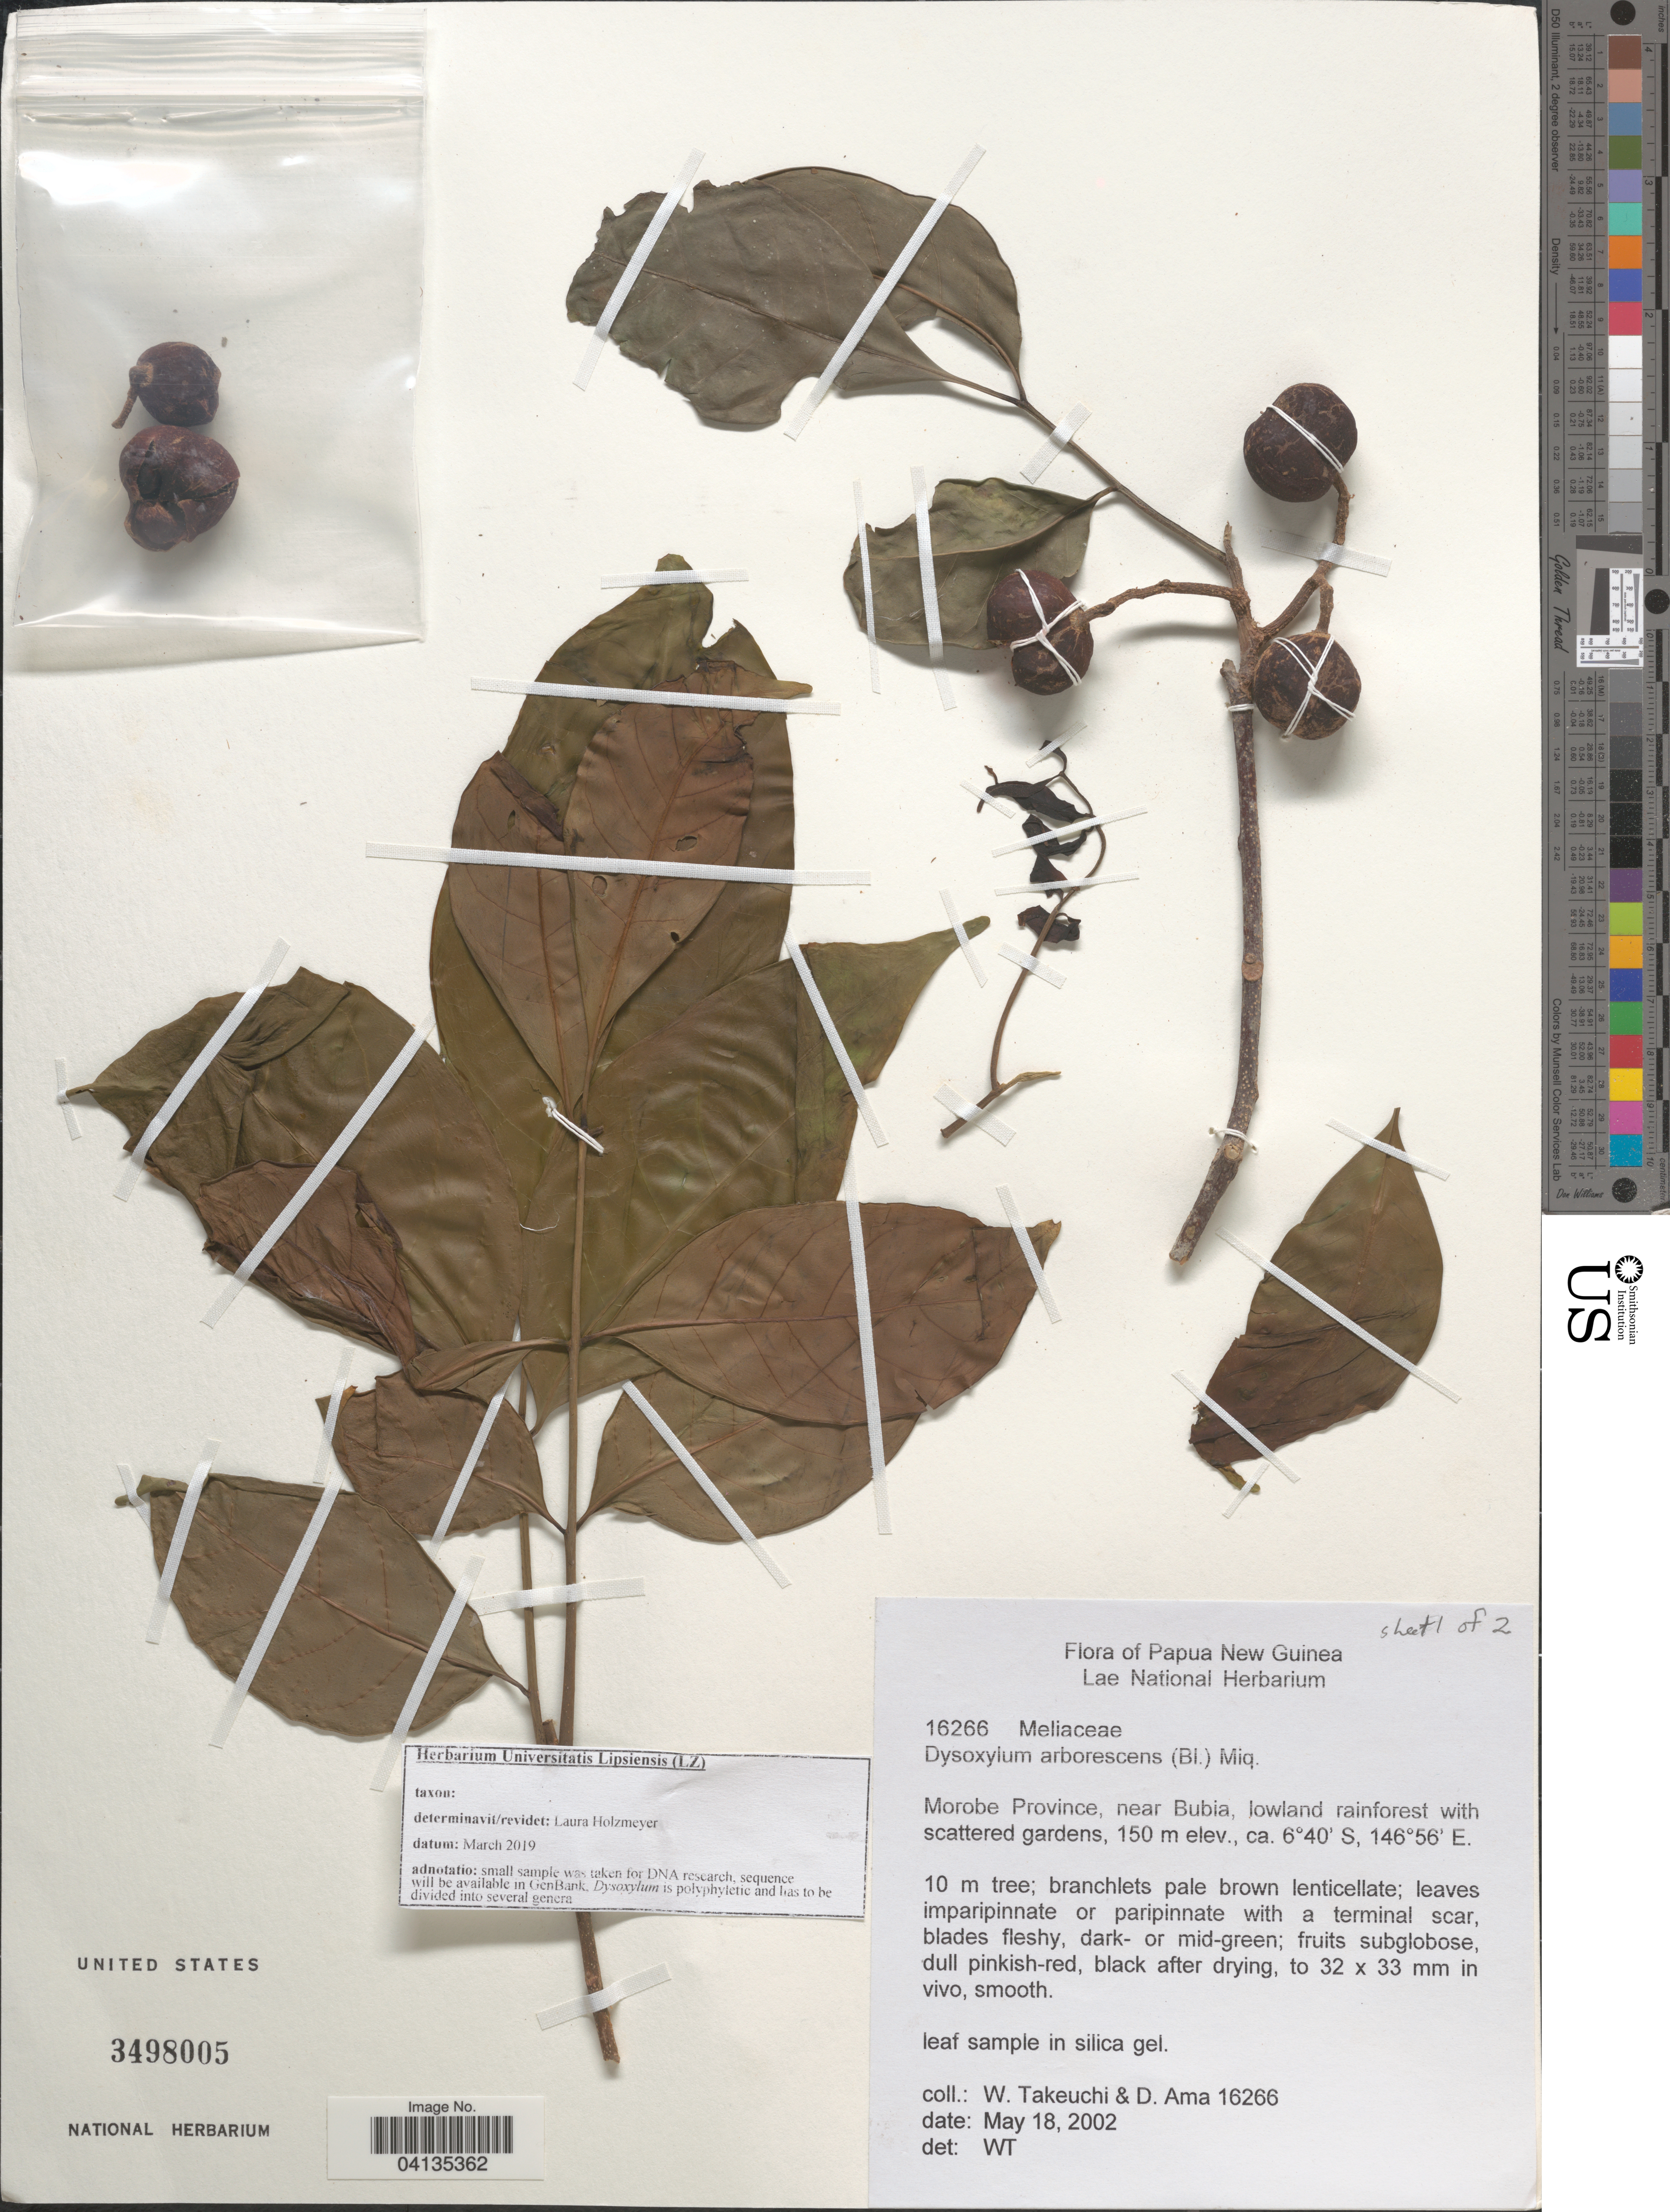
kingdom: Plantae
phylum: Tracheophyta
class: Magnoliopsida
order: Sapindales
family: Meliaceae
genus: Goniocheton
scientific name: Goniocheton arborescens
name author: Blume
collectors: W. Takeuchi & D. Ama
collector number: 16266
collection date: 2002-05-18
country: Papua New Guinea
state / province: Morobe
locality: Near Bubia.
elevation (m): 150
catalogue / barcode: US 3498005